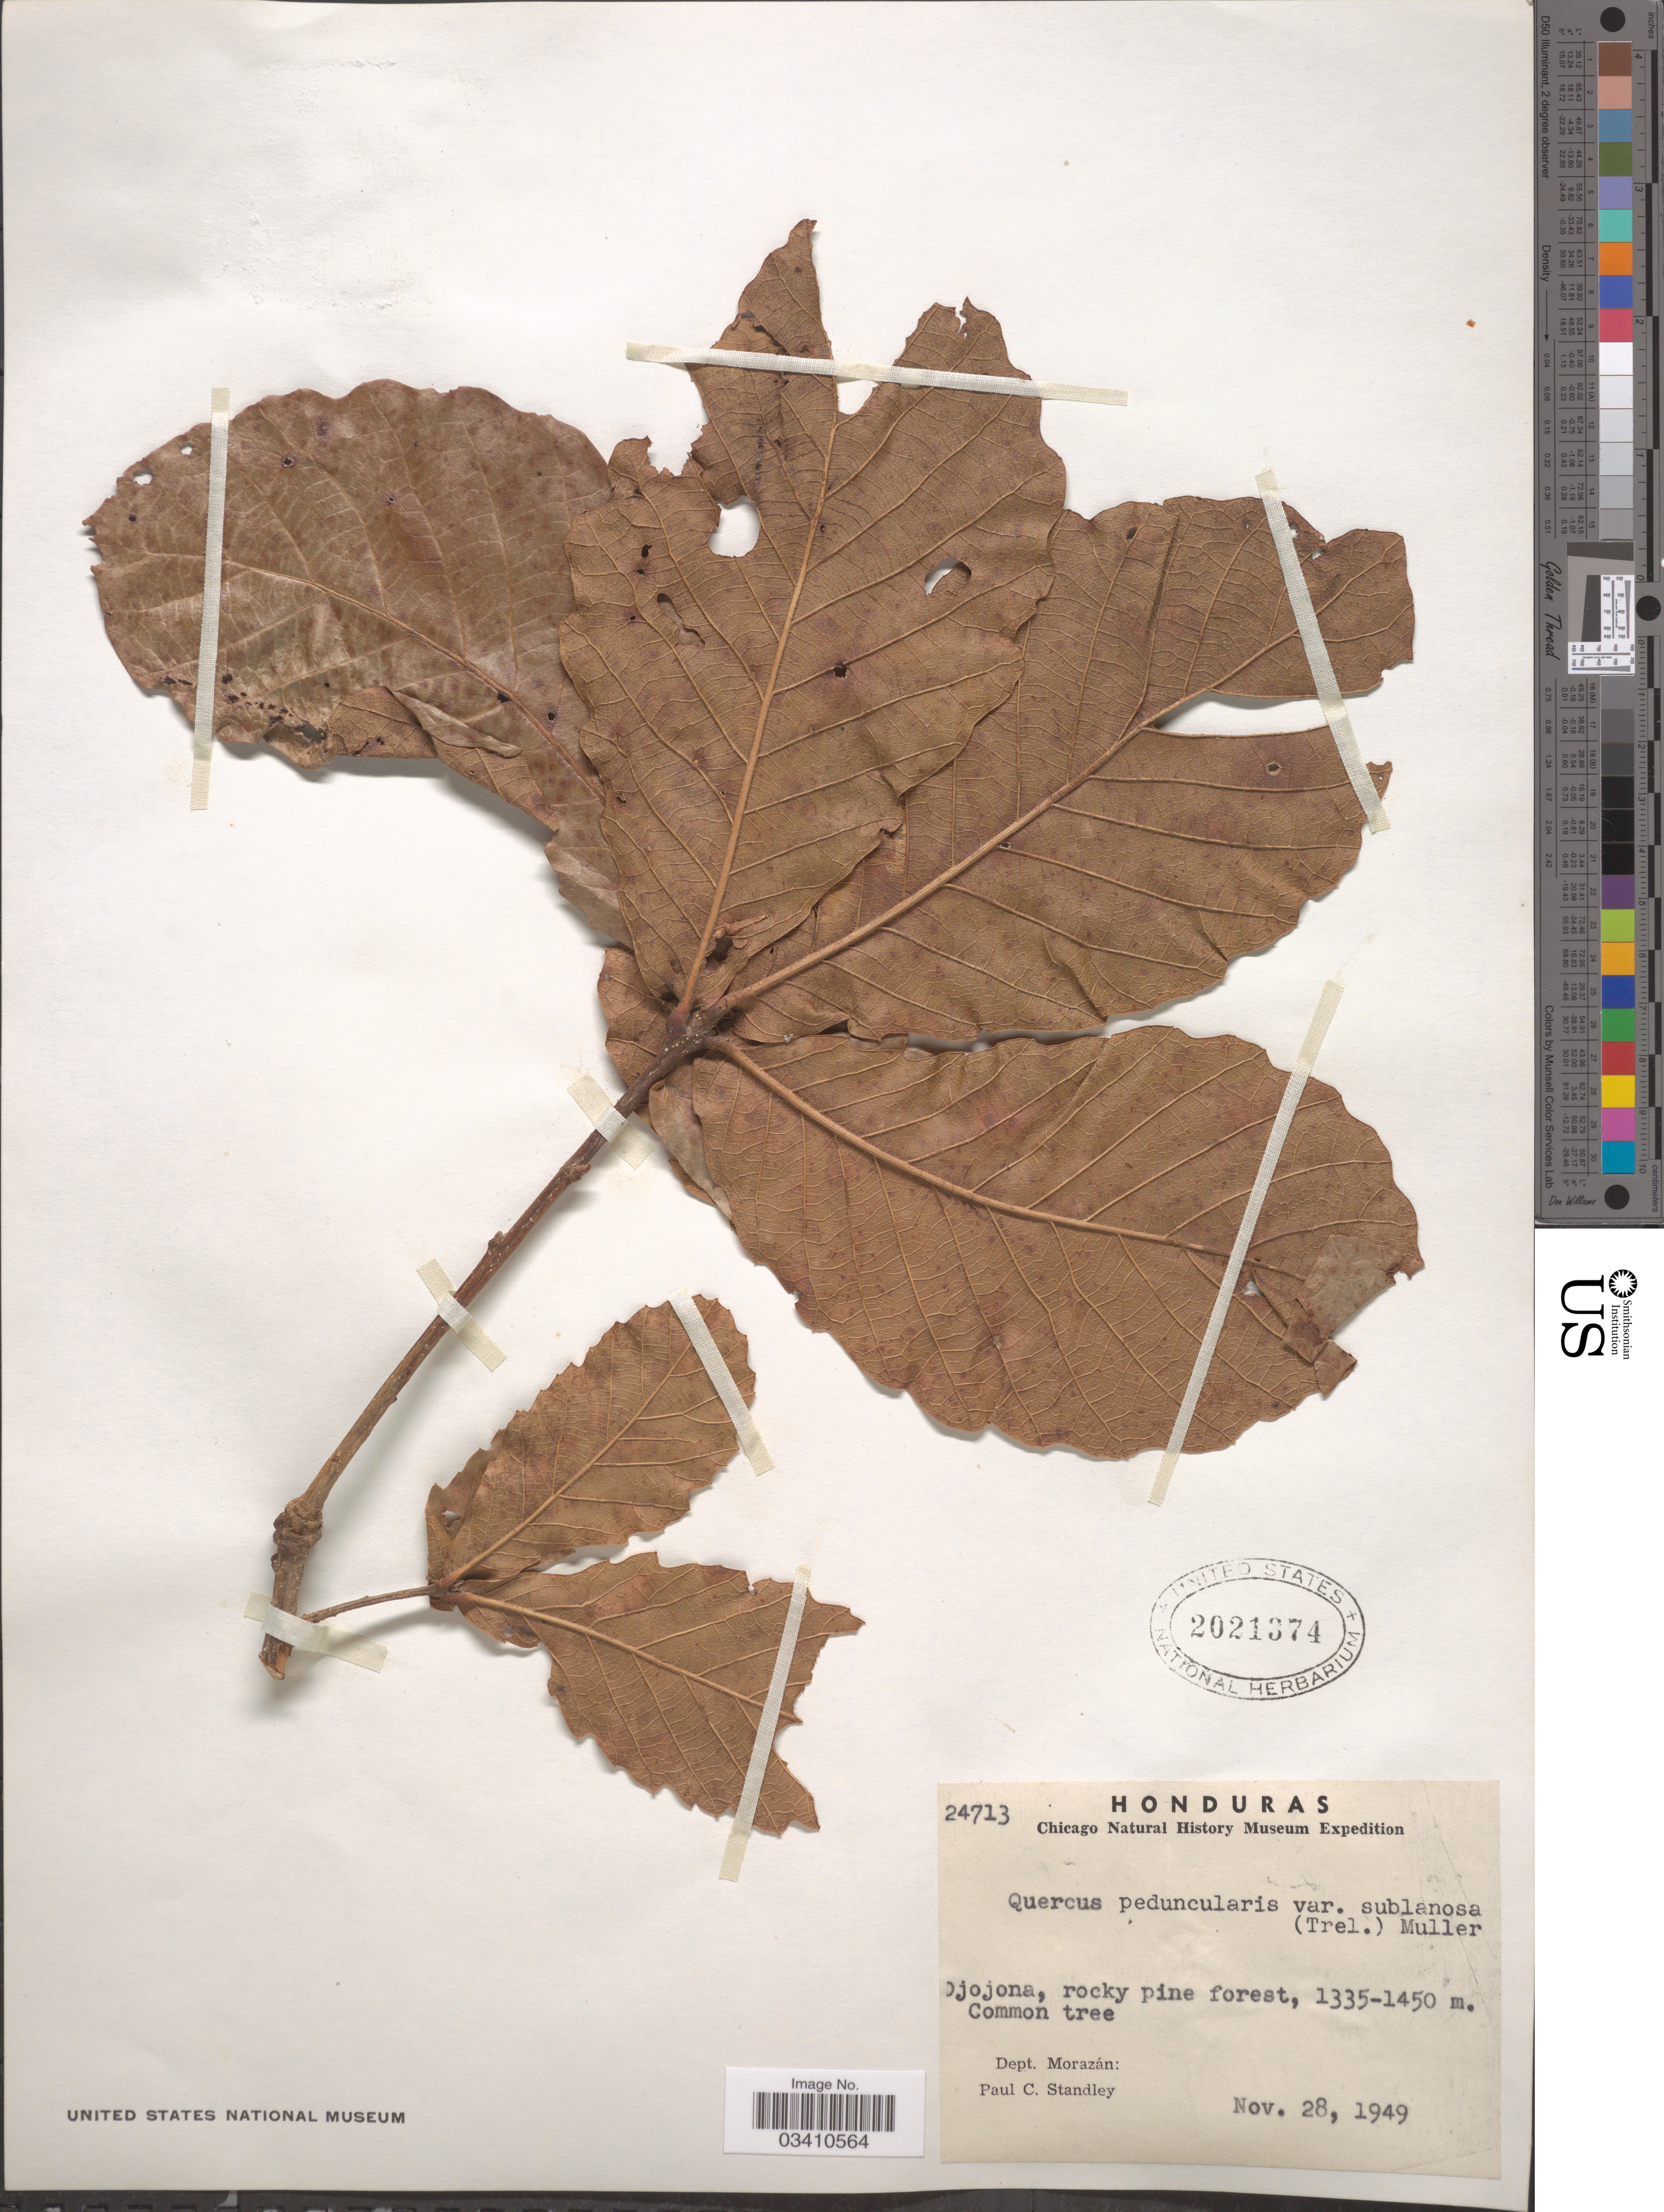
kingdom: Plantae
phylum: Tracheophyta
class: Magnoliopsida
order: Fagales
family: Fagaceae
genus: Quercus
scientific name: Quercus peduncularis var. sublanosa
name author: (Trel.) C.H. Müll.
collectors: P. C. Standley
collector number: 24713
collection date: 1949-11-28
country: Honduras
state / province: Fco. Morazán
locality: Ojojona. Dept. Morazán.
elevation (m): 1335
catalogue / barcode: US 2021374